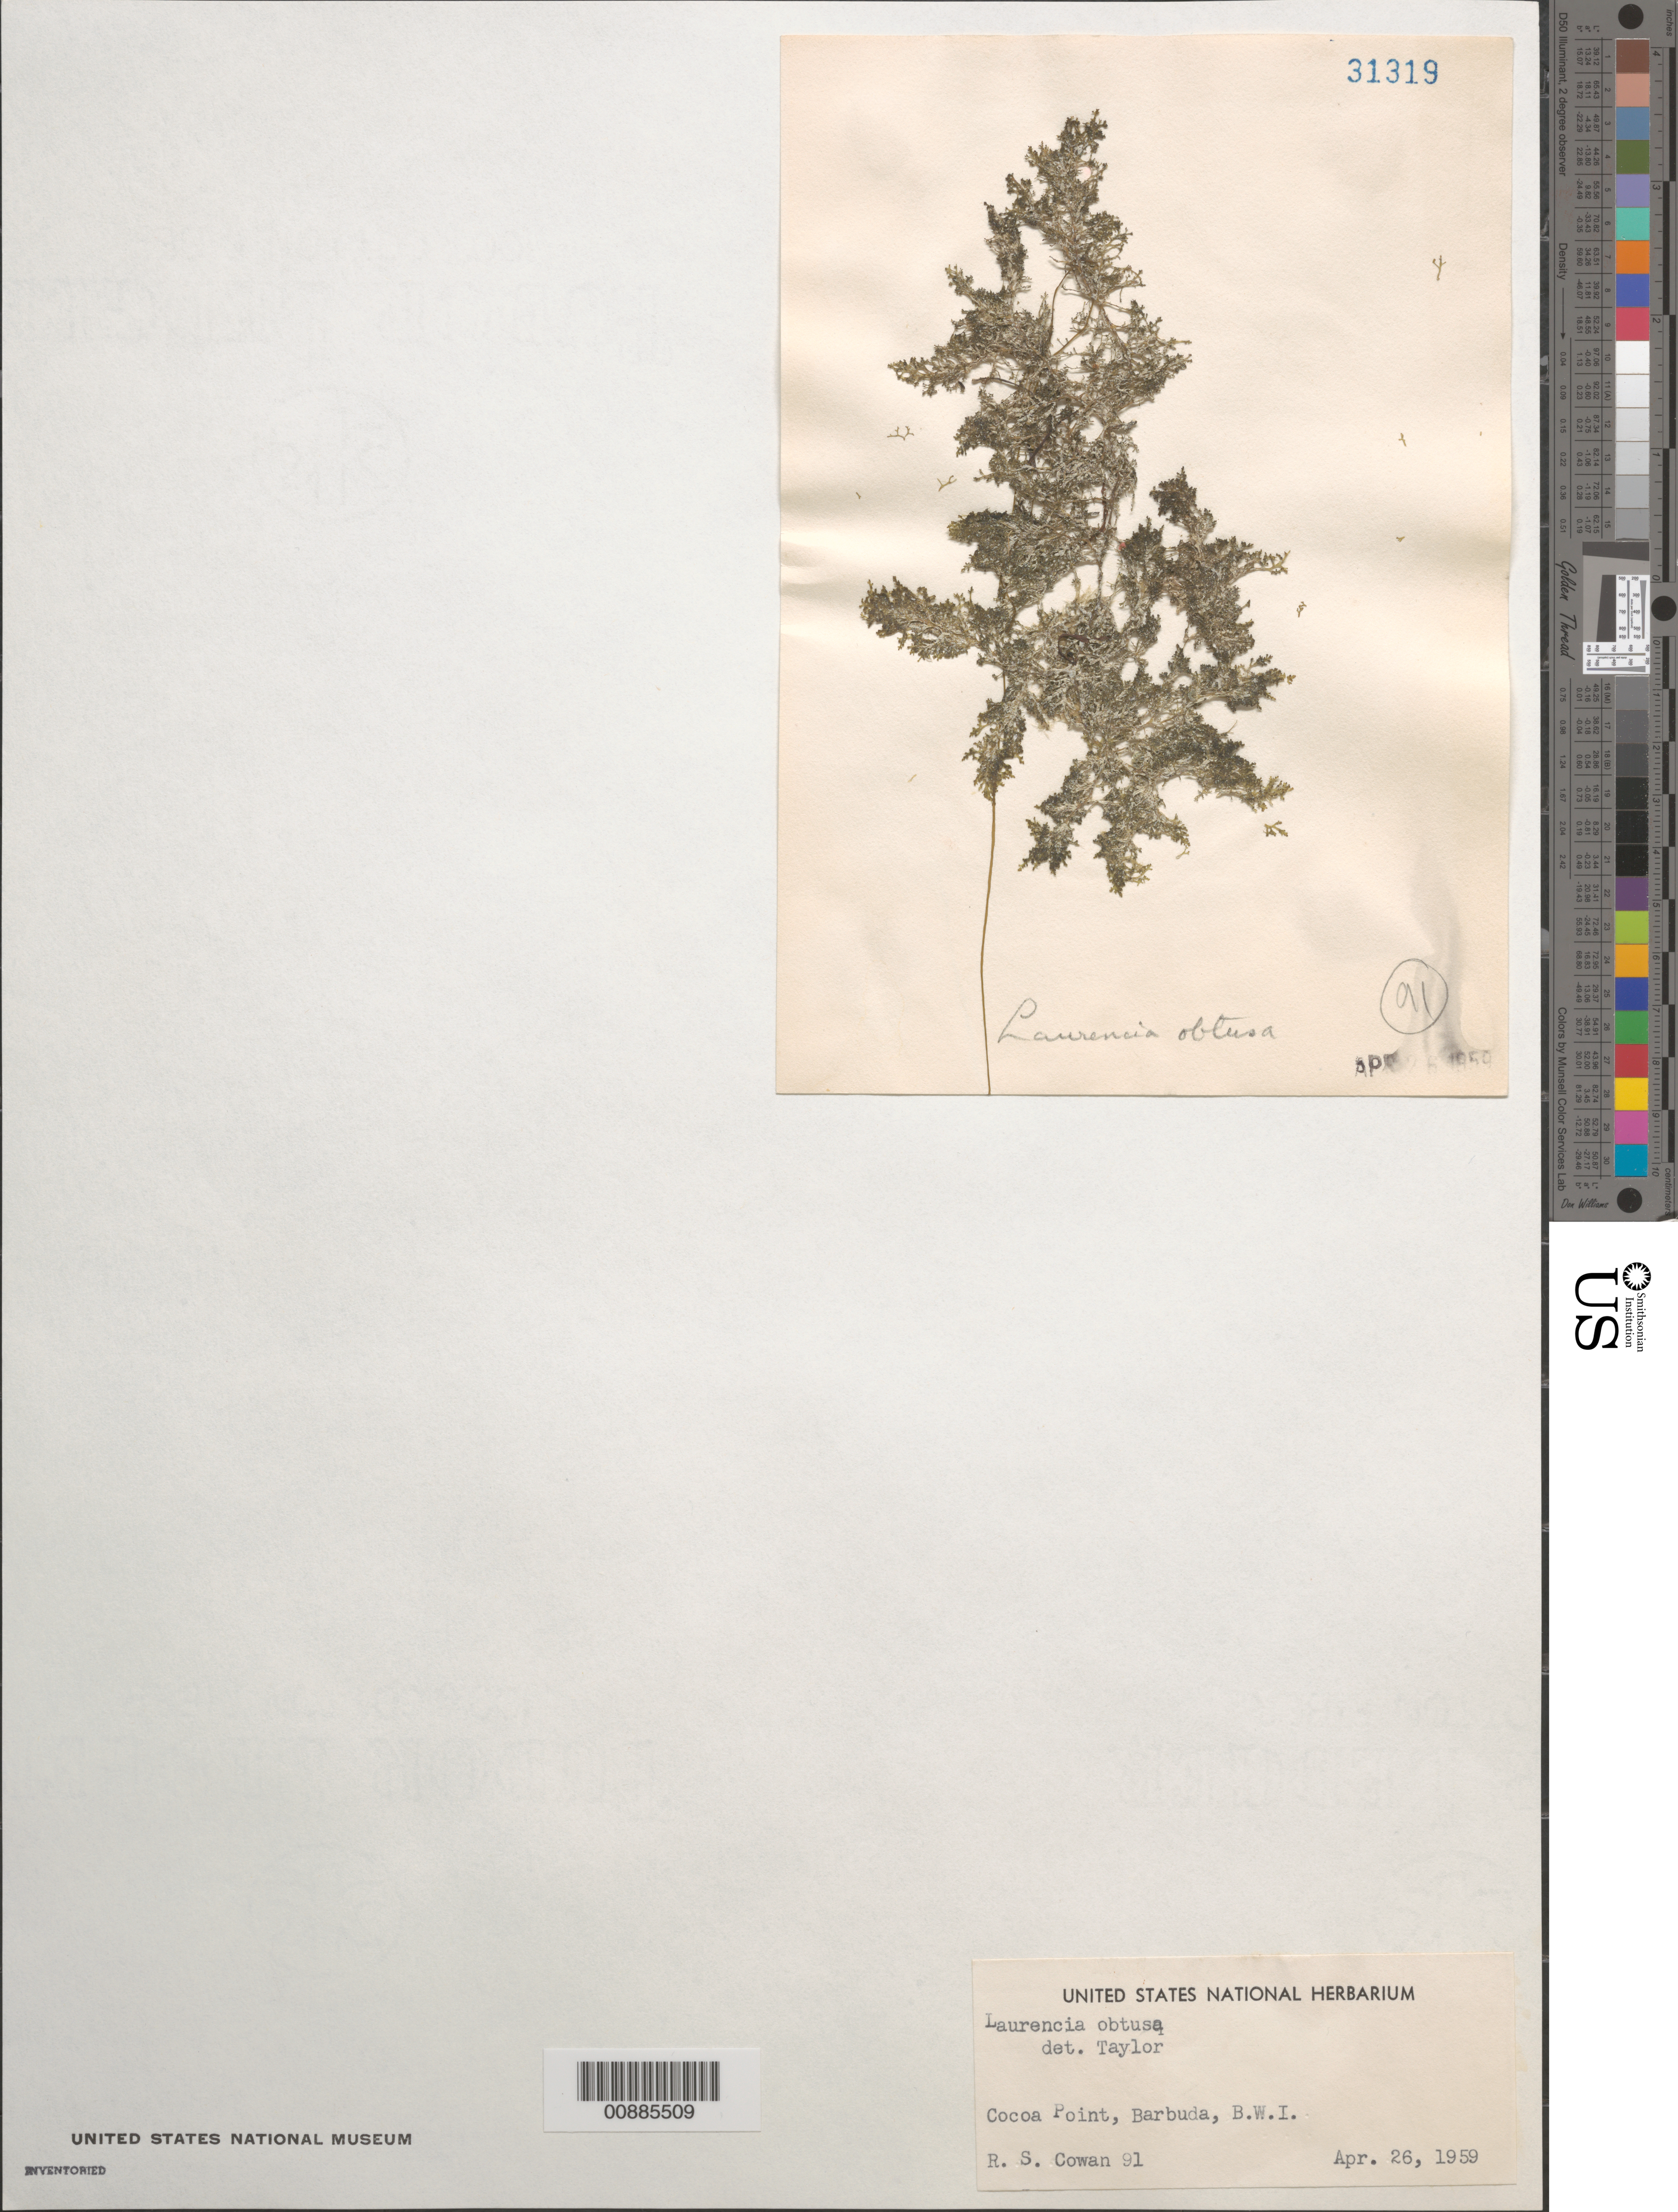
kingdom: Plantae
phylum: Rhodophyta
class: Florideophyceae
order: Ceramiales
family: Rhodomelaceae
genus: Laurencia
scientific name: Laurencia obtusa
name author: (Huds.) J.V.Lamouroux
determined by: Taylor, William R.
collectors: R. S. Cowan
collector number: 91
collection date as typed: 26 Apr 1959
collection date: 1959-04-26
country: Antigua and Barbuda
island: Barbuda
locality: Cocoa Point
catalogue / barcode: US 31319